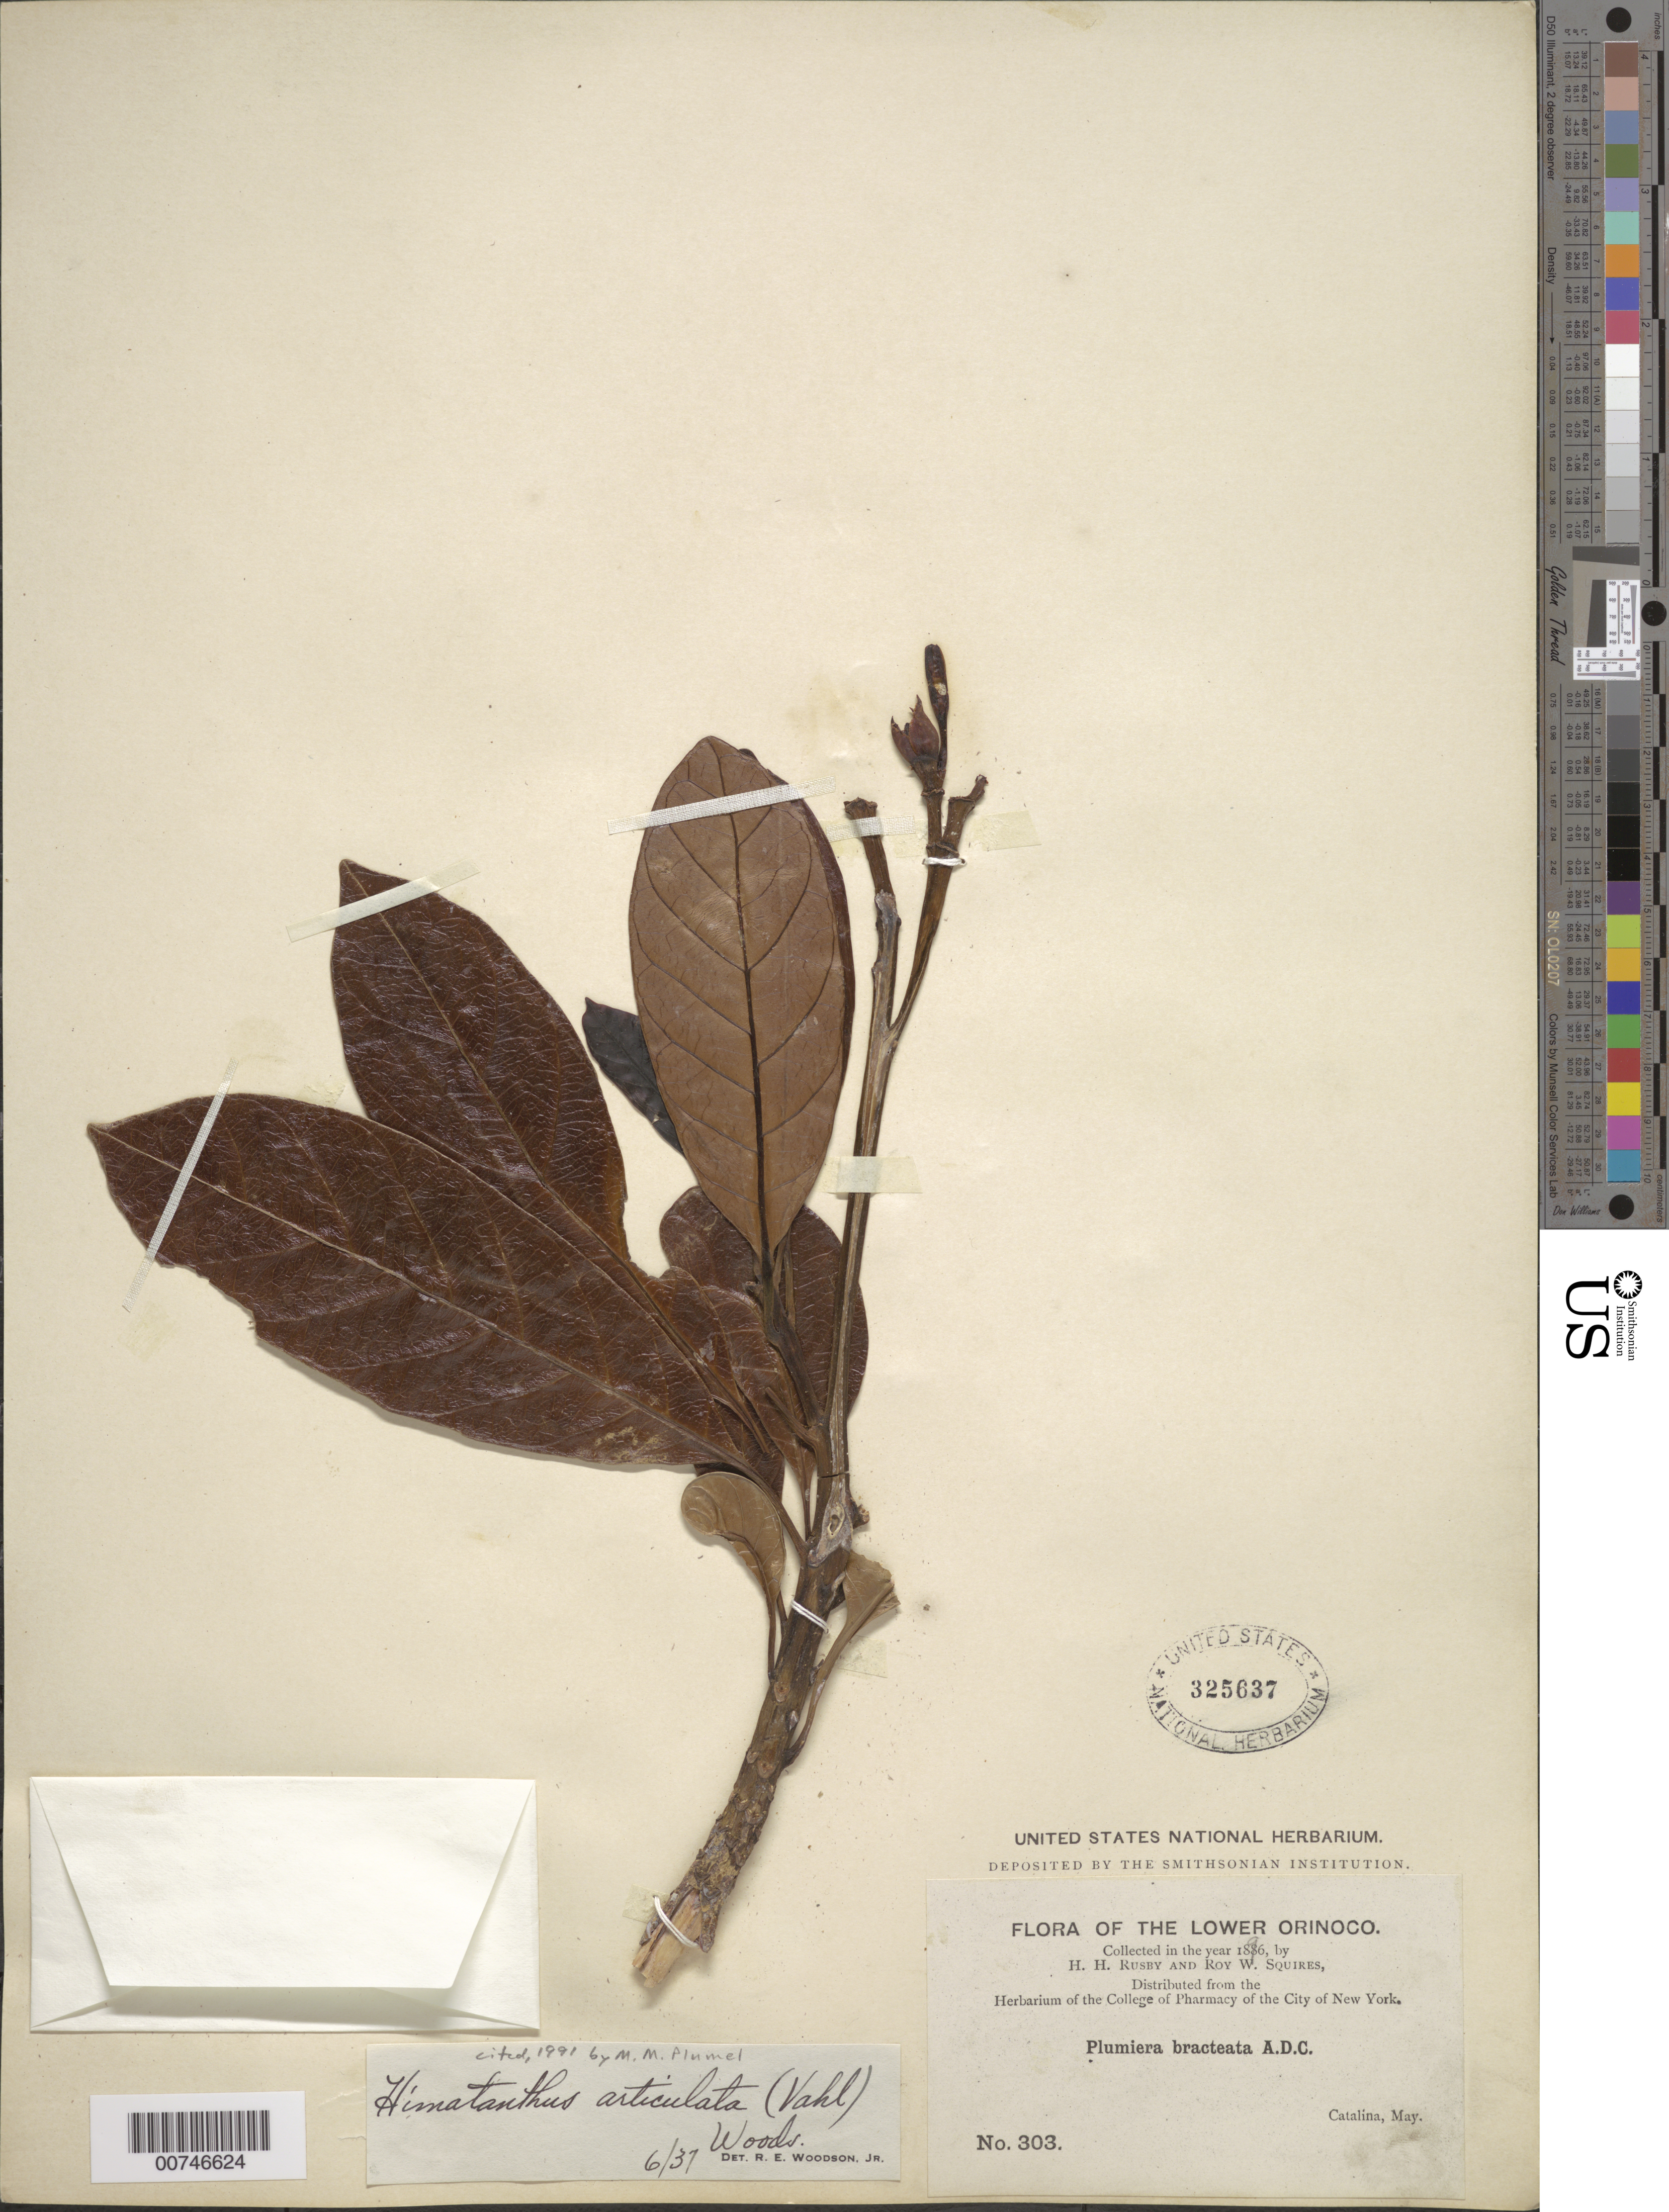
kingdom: Plantae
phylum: Tracheophyta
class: Magnoliopsida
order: Gentianales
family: Apocynaceae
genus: Himatanthus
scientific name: Himatanthus articulatus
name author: (Vahl) Woodson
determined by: Woodson, R. E., Jr.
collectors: H. H. Rusby & R. Squires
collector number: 303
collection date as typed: May 1896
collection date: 1896-05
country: Venezuela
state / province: Delta Amacuro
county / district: Antonio Díaz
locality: Lower Orinoco, Manoa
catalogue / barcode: US 325637